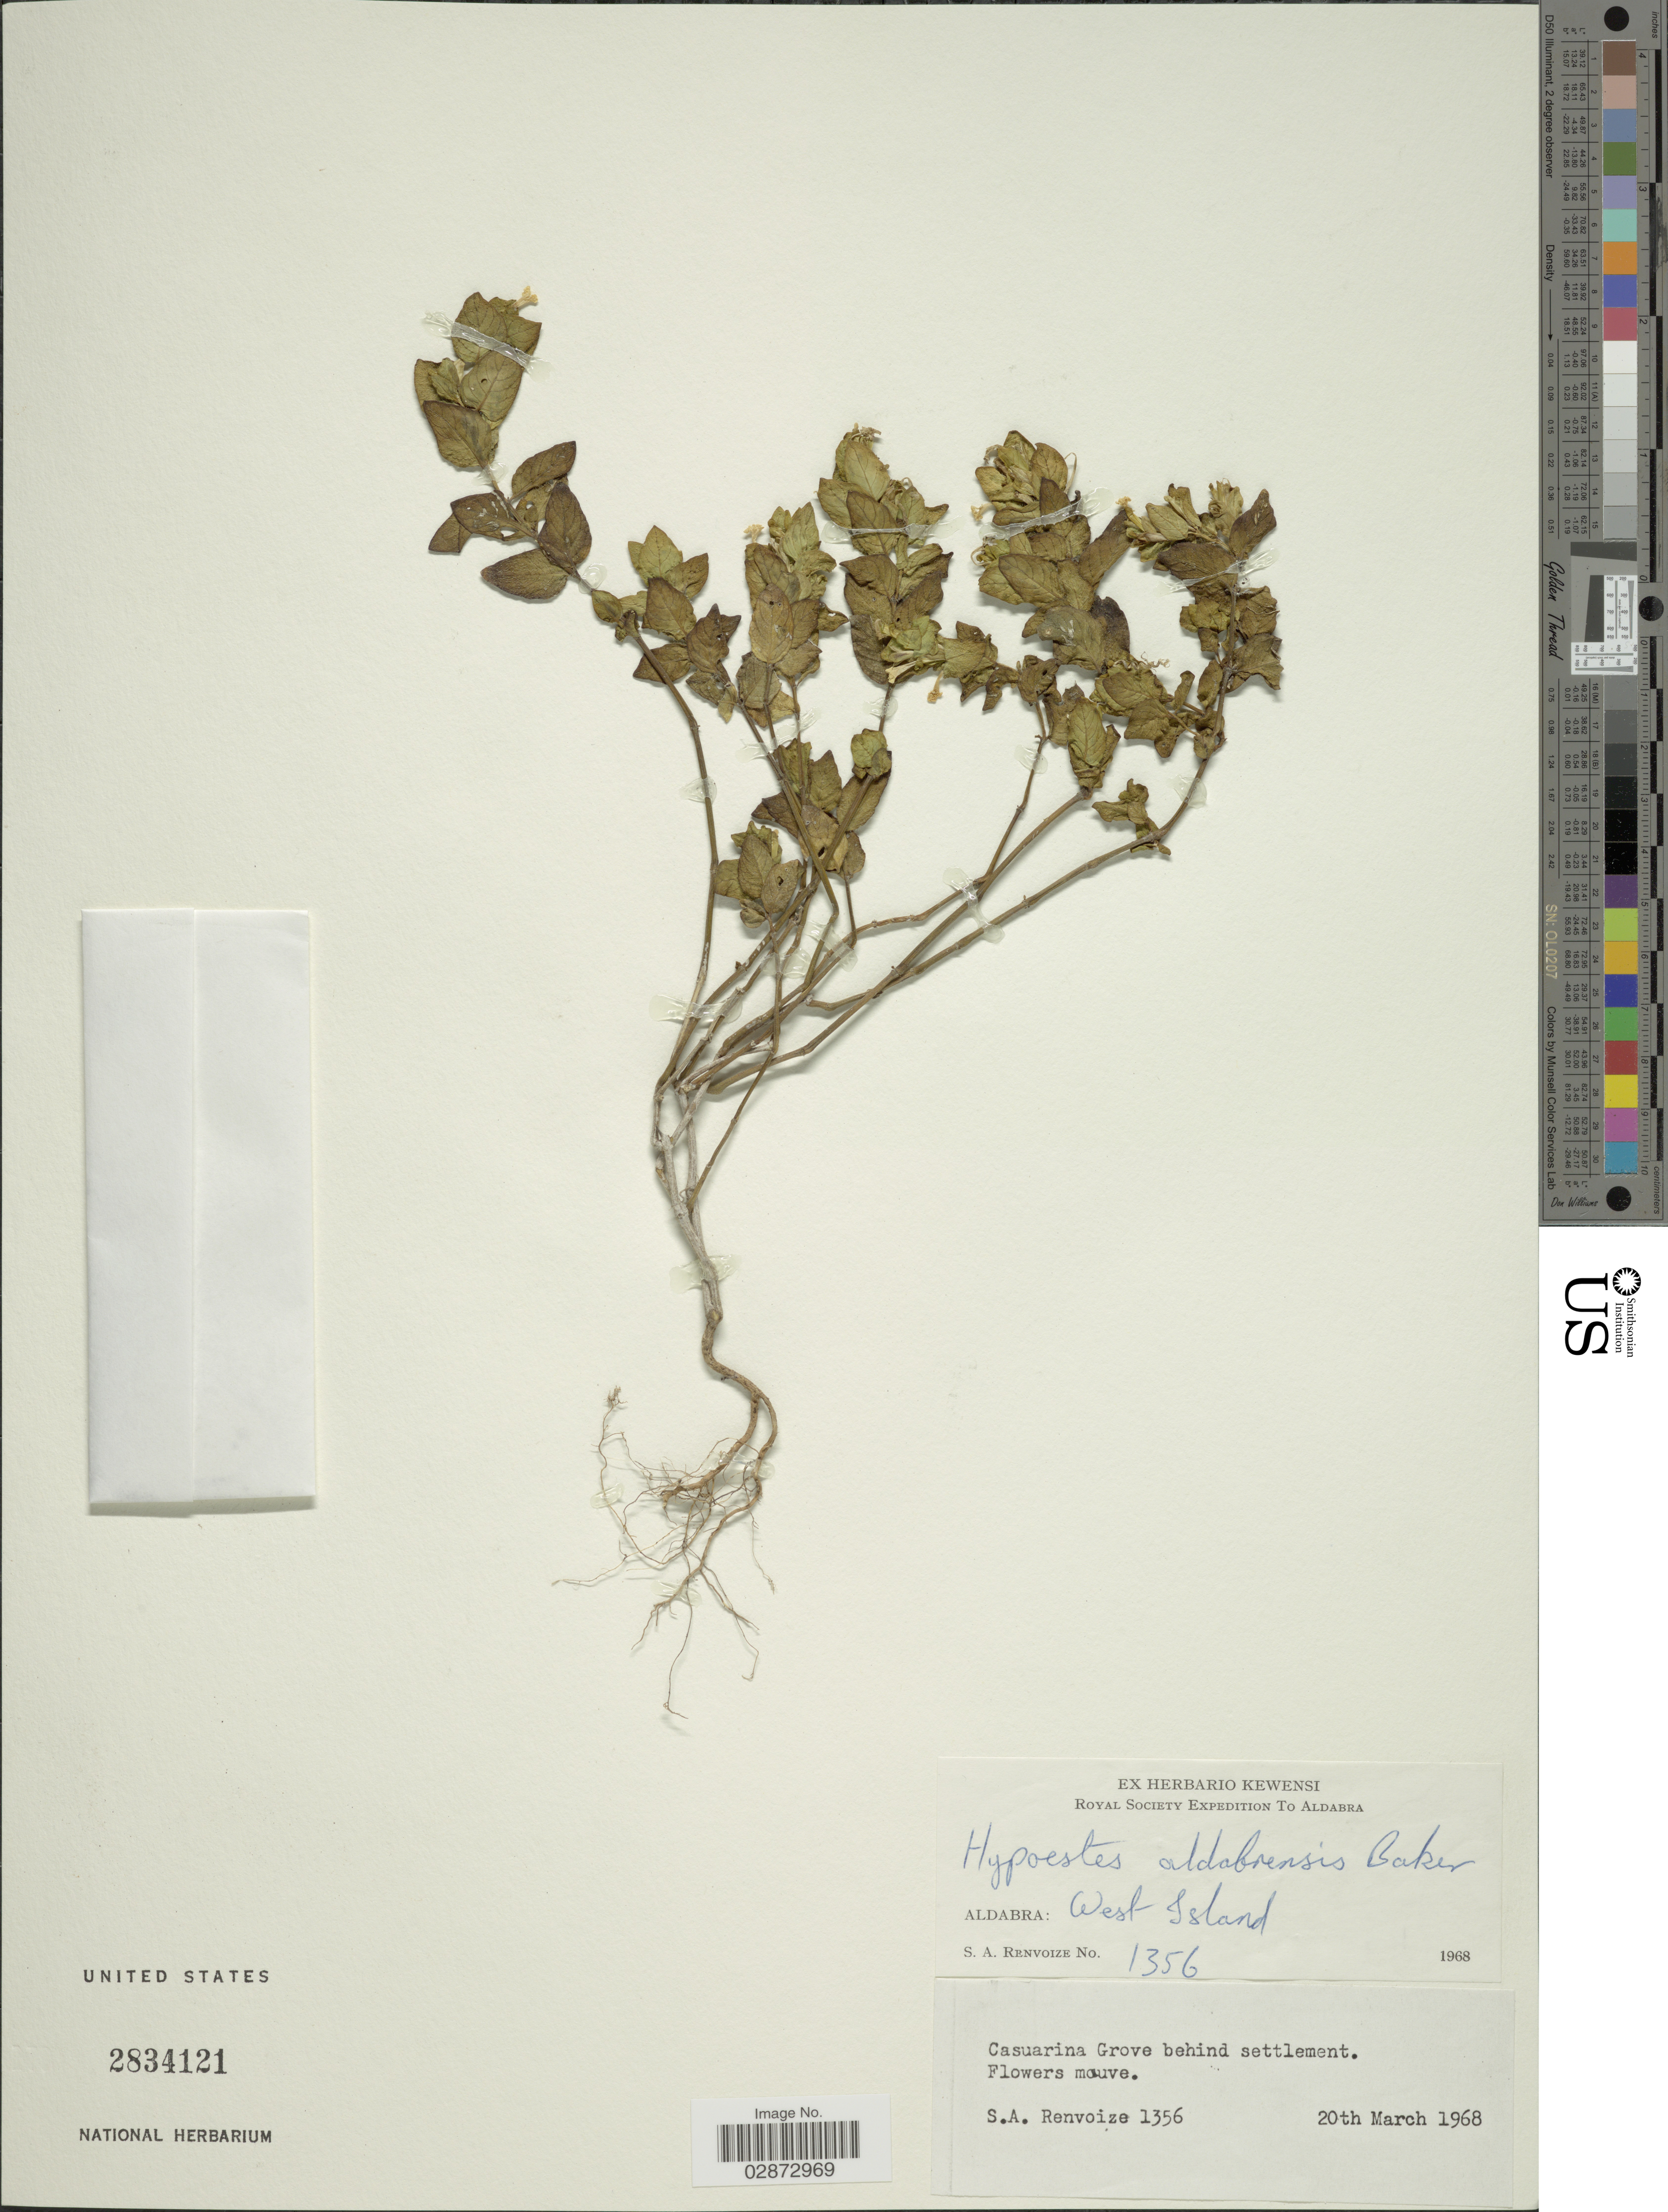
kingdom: Plantae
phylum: Tracheophyta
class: Magnoliopsida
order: Lamiales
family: Acanthaceae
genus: Hypoestes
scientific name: Hypoestes aldabrensis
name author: Baker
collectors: S. A. Renvoize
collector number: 1356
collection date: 1968-03-20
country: Seychelles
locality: Aldabra: West Island. Casuarina Grove behind settlement.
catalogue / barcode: US 2834121